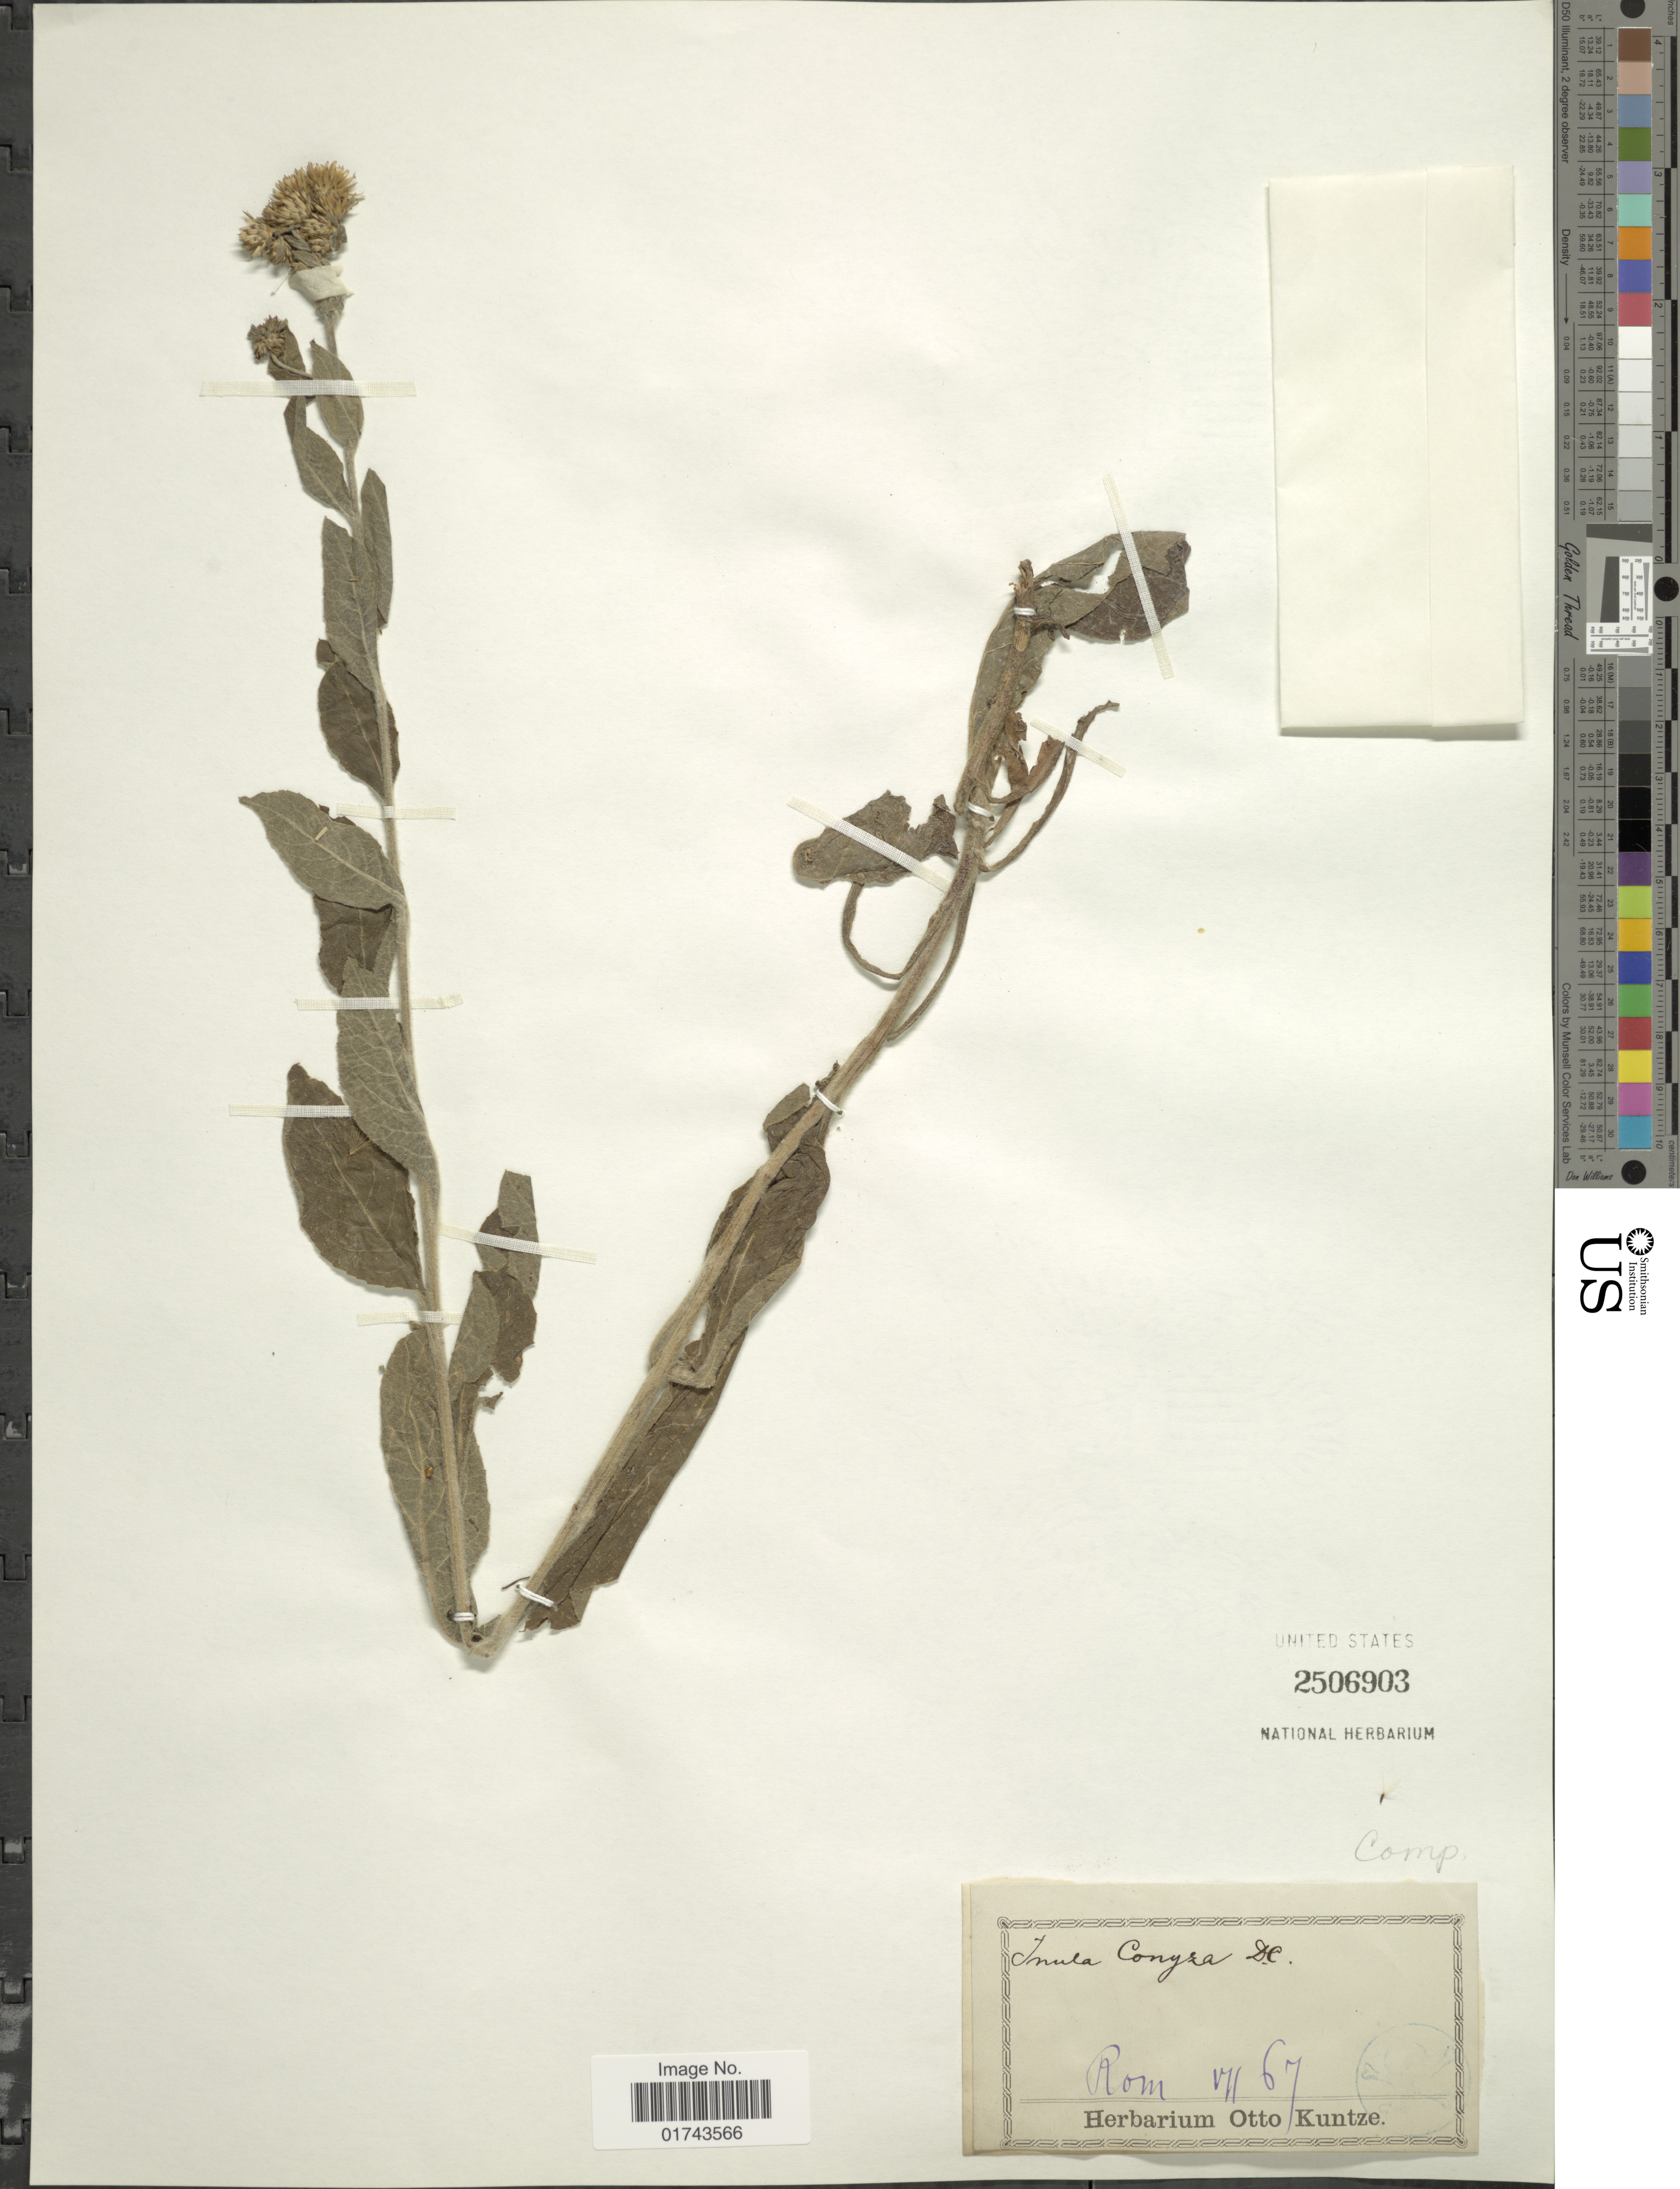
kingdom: Plantae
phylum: Tracheophyta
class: Magnoliopsida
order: Asterales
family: Asteraceae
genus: Inula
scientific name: Inula conyzae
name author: (Griess.) DC.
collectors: ex herb. Otto Kuntze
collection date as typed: Transcribed d/m/y: /7/67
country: Italy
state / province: Lazio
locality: Rom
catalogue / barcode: US 2506903